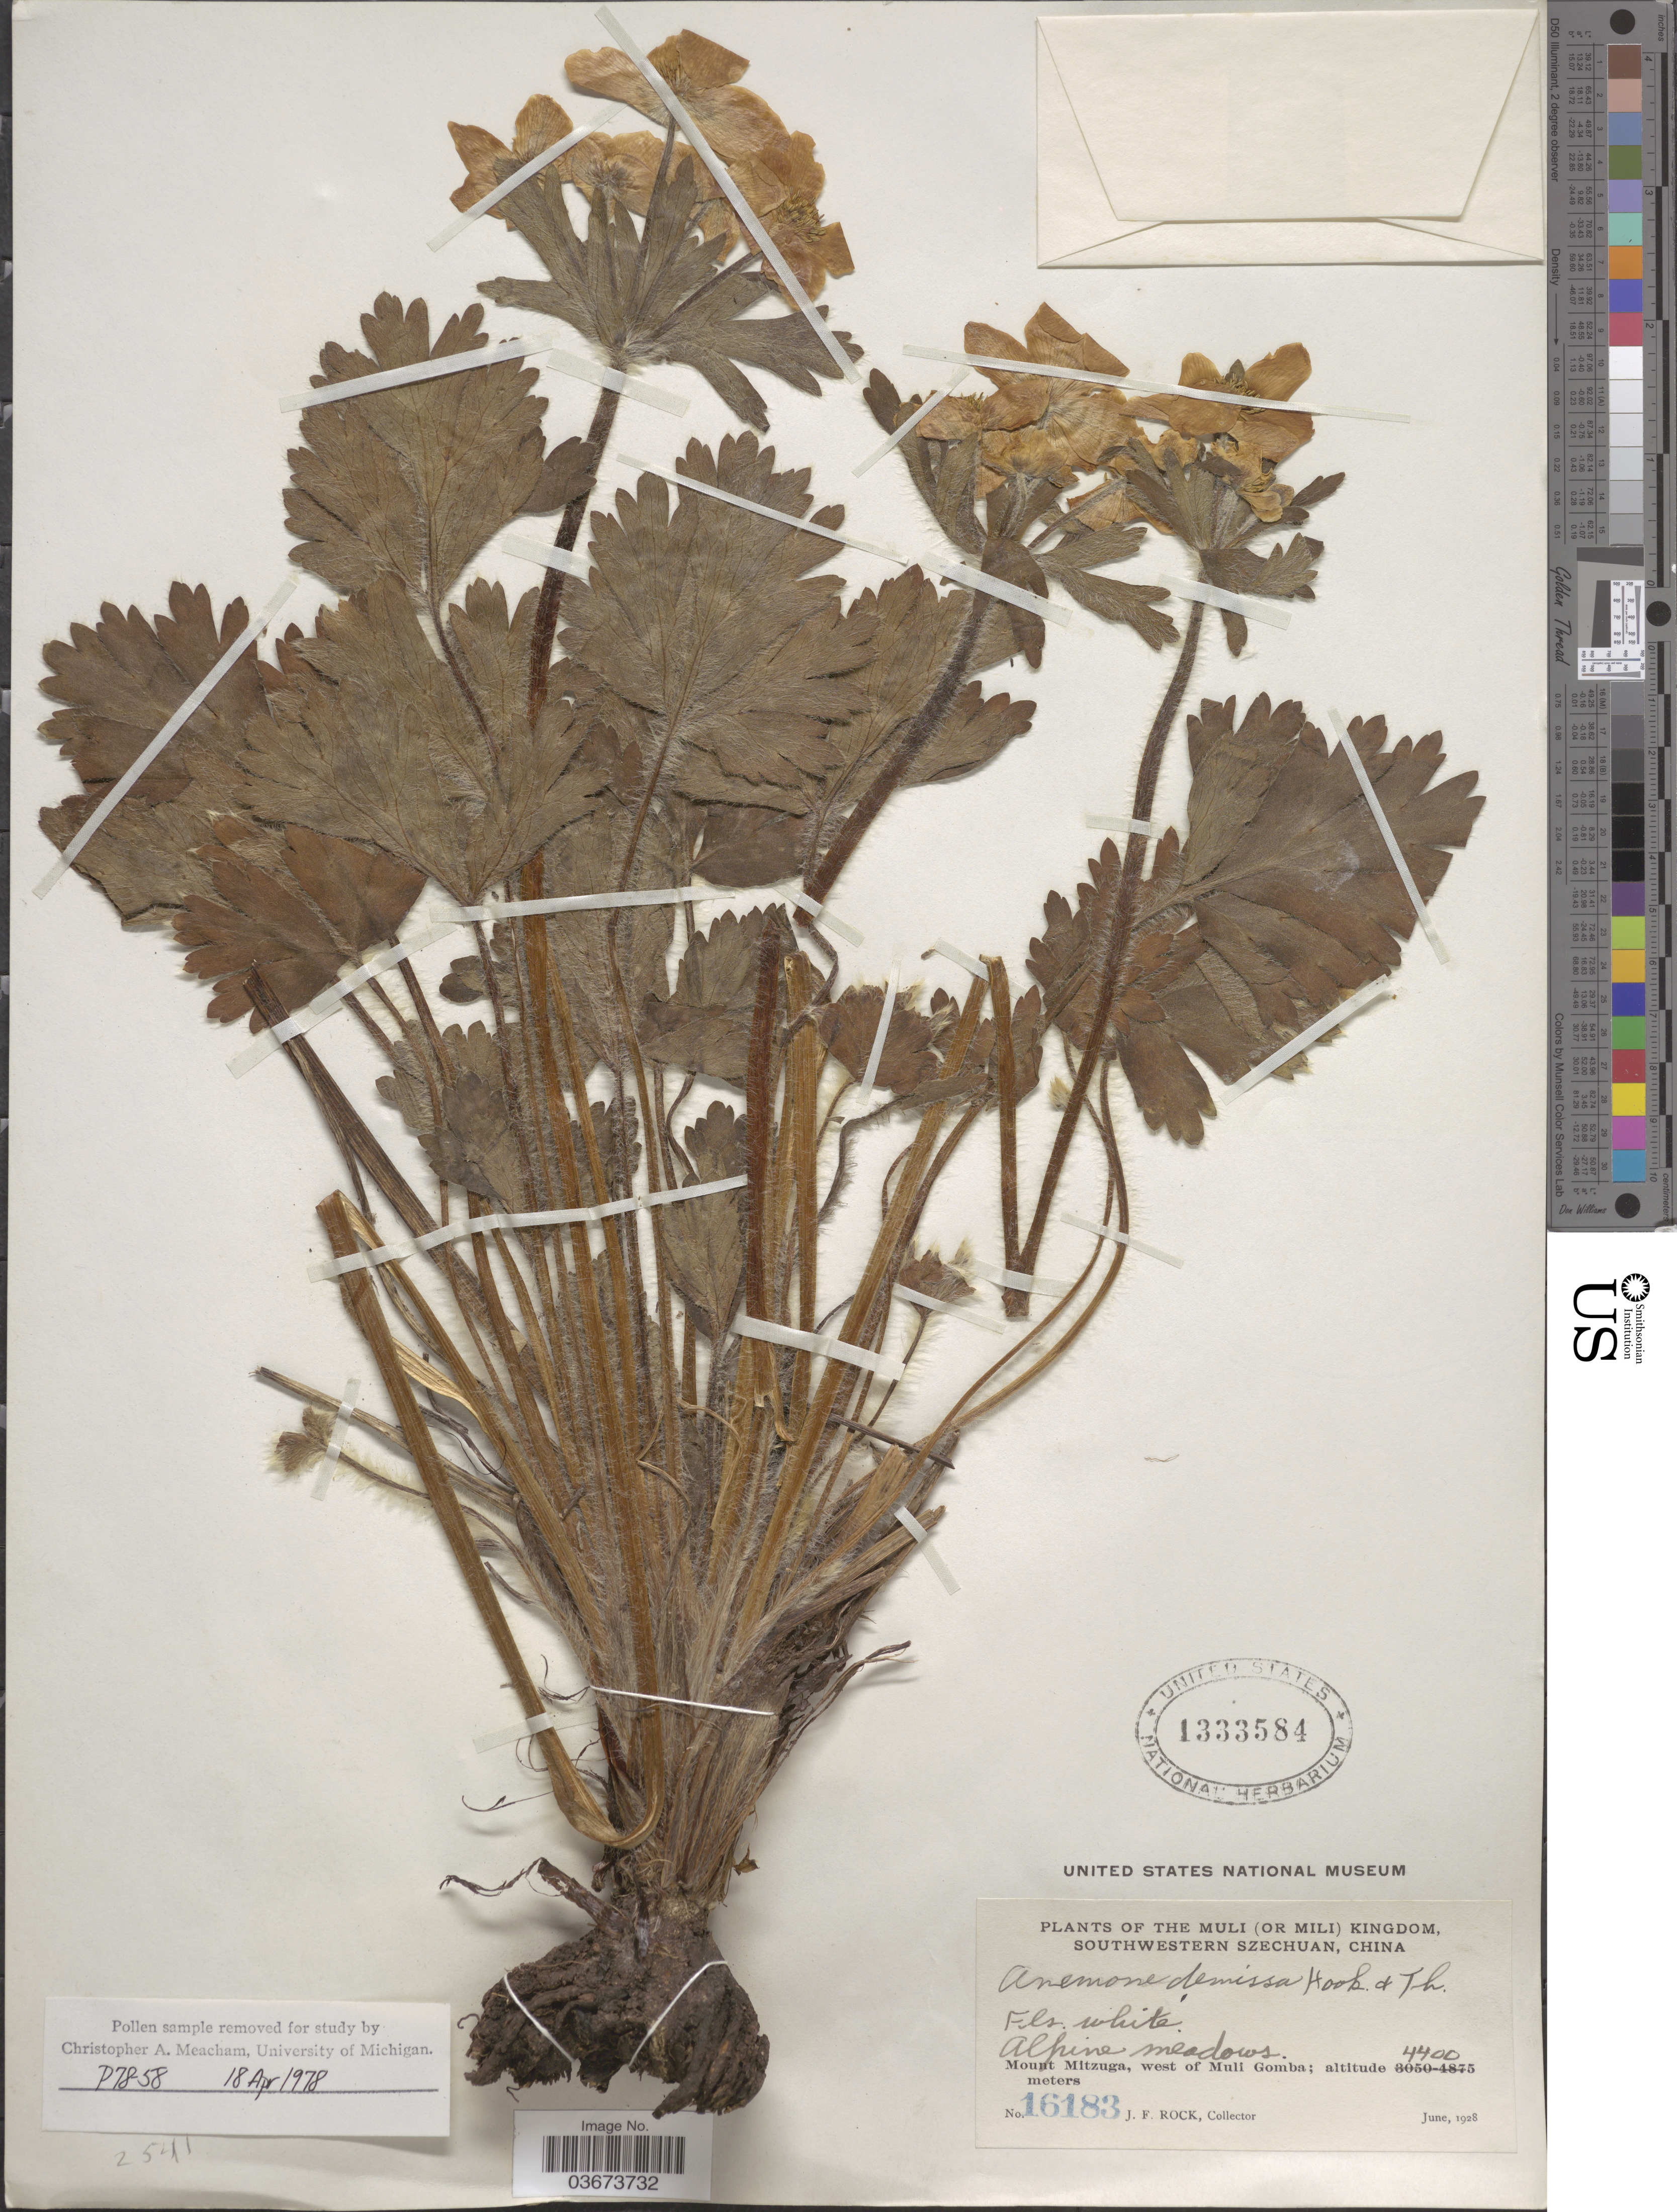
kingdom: Plantae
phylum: Tracheophyta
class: Magnoliopsida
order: Ranunculales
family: Ranunculaceae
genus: Anemone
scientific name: Anemone demissa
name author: (Thomson) Hook.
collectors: J. Rock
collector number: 16183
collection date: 1928-06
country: China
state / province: Sichuan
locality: The Muli (or Mili) Kingdom. Southwestern Szechuan. Mount Mitzuga, west of Muli Gomba.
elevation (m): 4400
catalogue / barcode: US 1333584